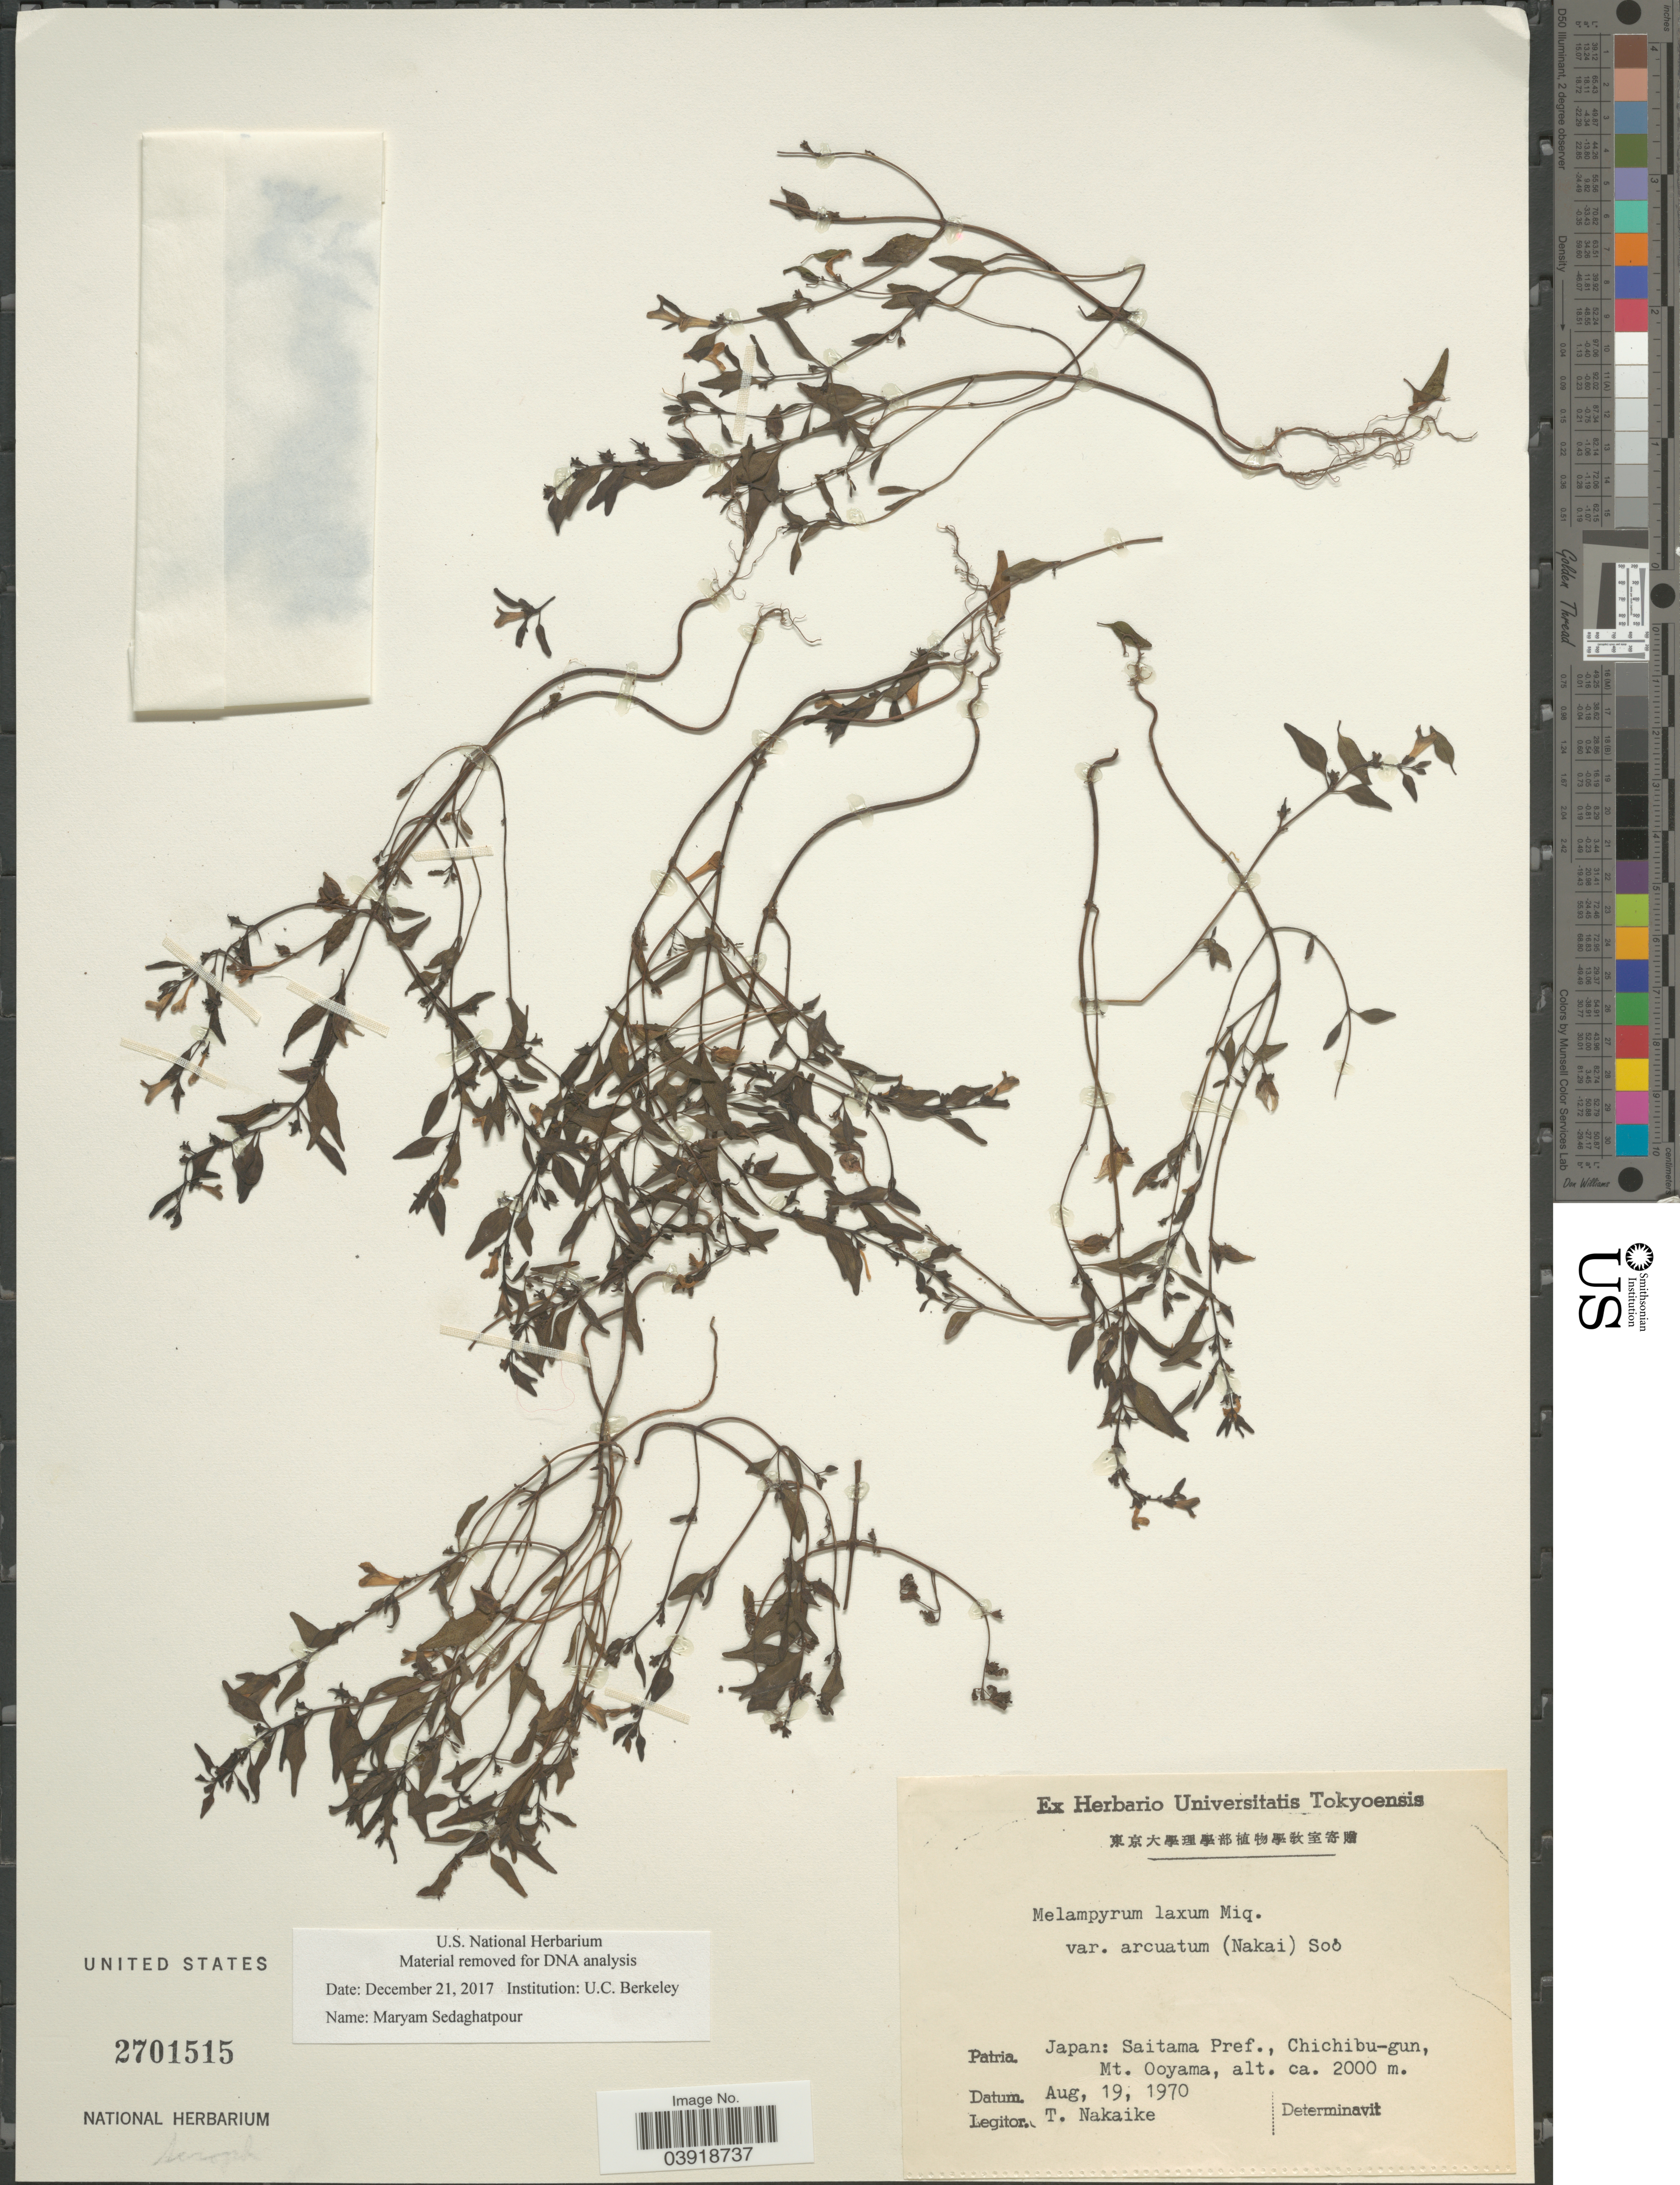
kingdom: Plantae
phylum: Tracheophyta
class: Magnoliopsida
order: Lamiales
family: Orobanchaceae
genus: Melampyrum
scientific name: Melampyrum laxum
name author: Miq.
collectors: T. Nakaike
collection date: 1970-08-19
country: Japan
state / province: Saitama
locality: Saitama Pref., Chichibu-gun, Mt. Ooyama.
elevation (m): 2000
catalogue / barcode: US 2701515